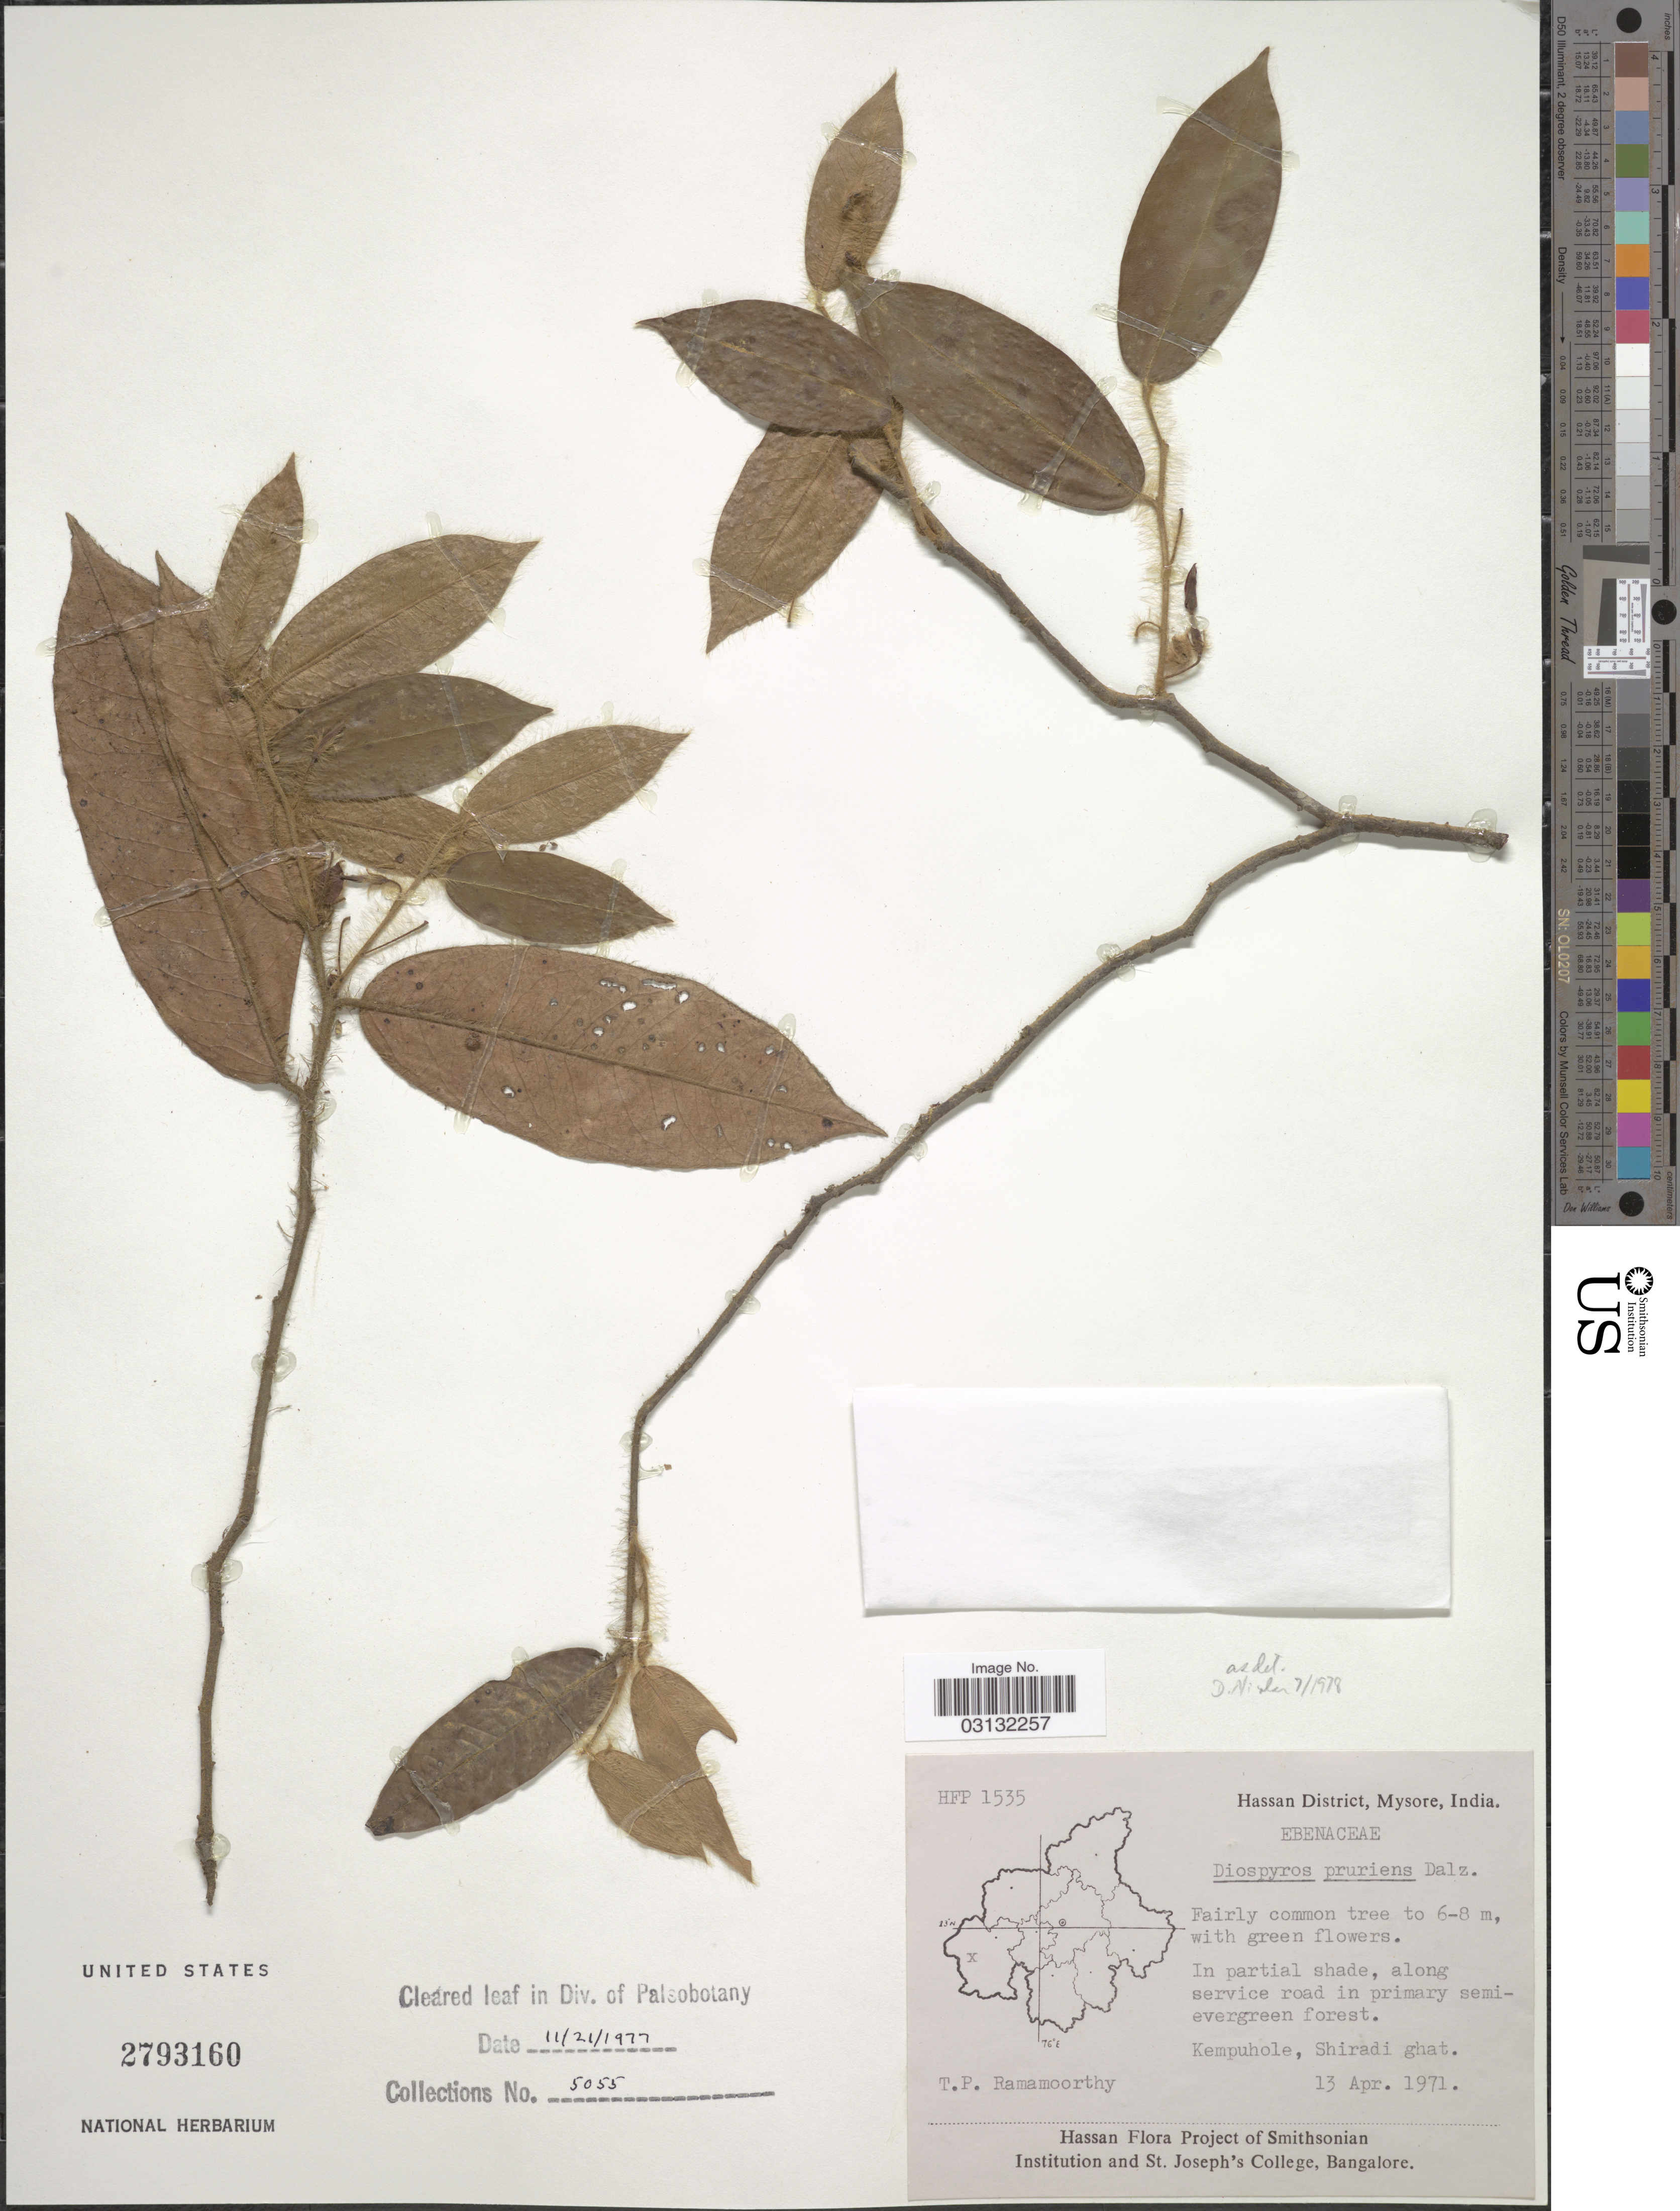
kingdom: Plantae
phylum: Tracheophyta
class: Magnoliopsida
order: Ericales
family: Ebenaceae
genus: Diospyros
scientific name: Diospyros pruriens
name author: Dalzell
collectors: T. P. Ramamoorthy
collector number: HFP 1535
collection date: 1971-04-13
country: India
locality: Hassan District, Mysore. Kempuhole, Shiradi ghat.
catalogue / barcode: US 2793160